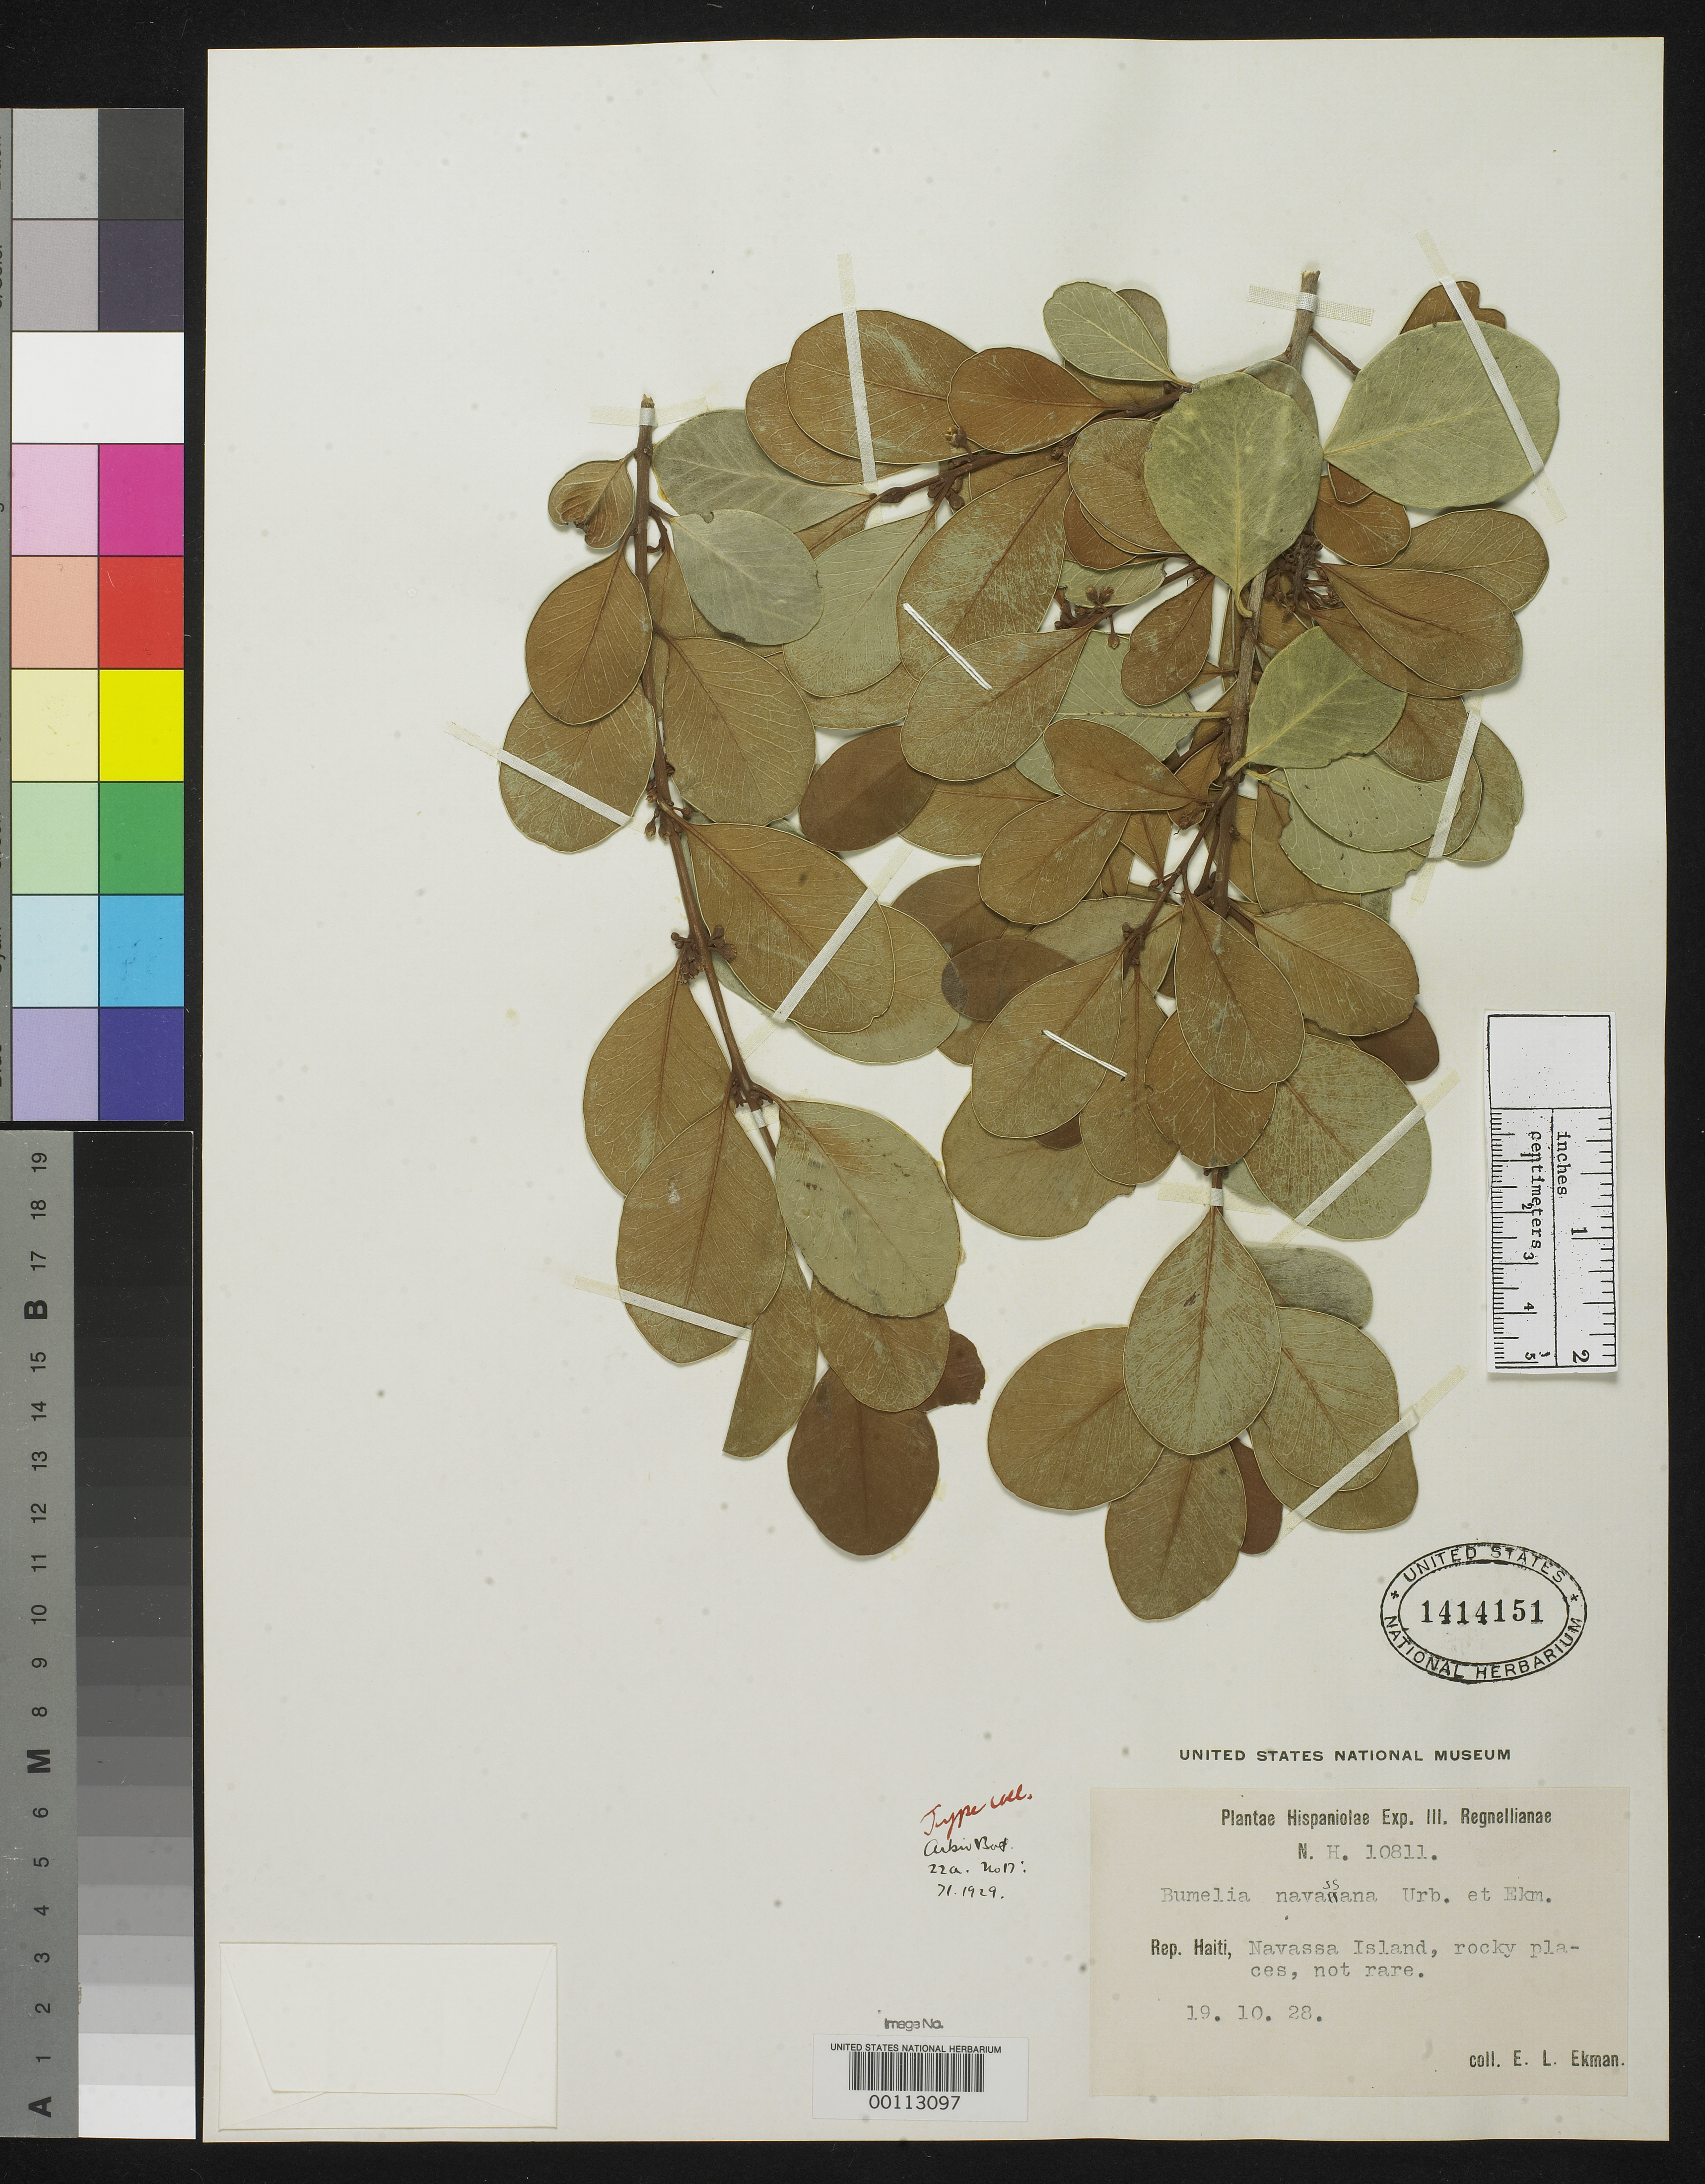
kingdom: Plantae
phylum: Tracheophyta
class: Magnoliopsida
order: Ericales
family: Sapotaceae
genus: Bumelia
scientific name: Bumelia navassana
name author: Urb. & Ekman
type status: Isotype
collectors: E. L. Ekman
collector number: H 10811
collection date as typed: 19 Oct 1928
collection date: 1928-10-19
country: Navassa Island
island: Navassa Island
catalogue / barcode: US 1414151